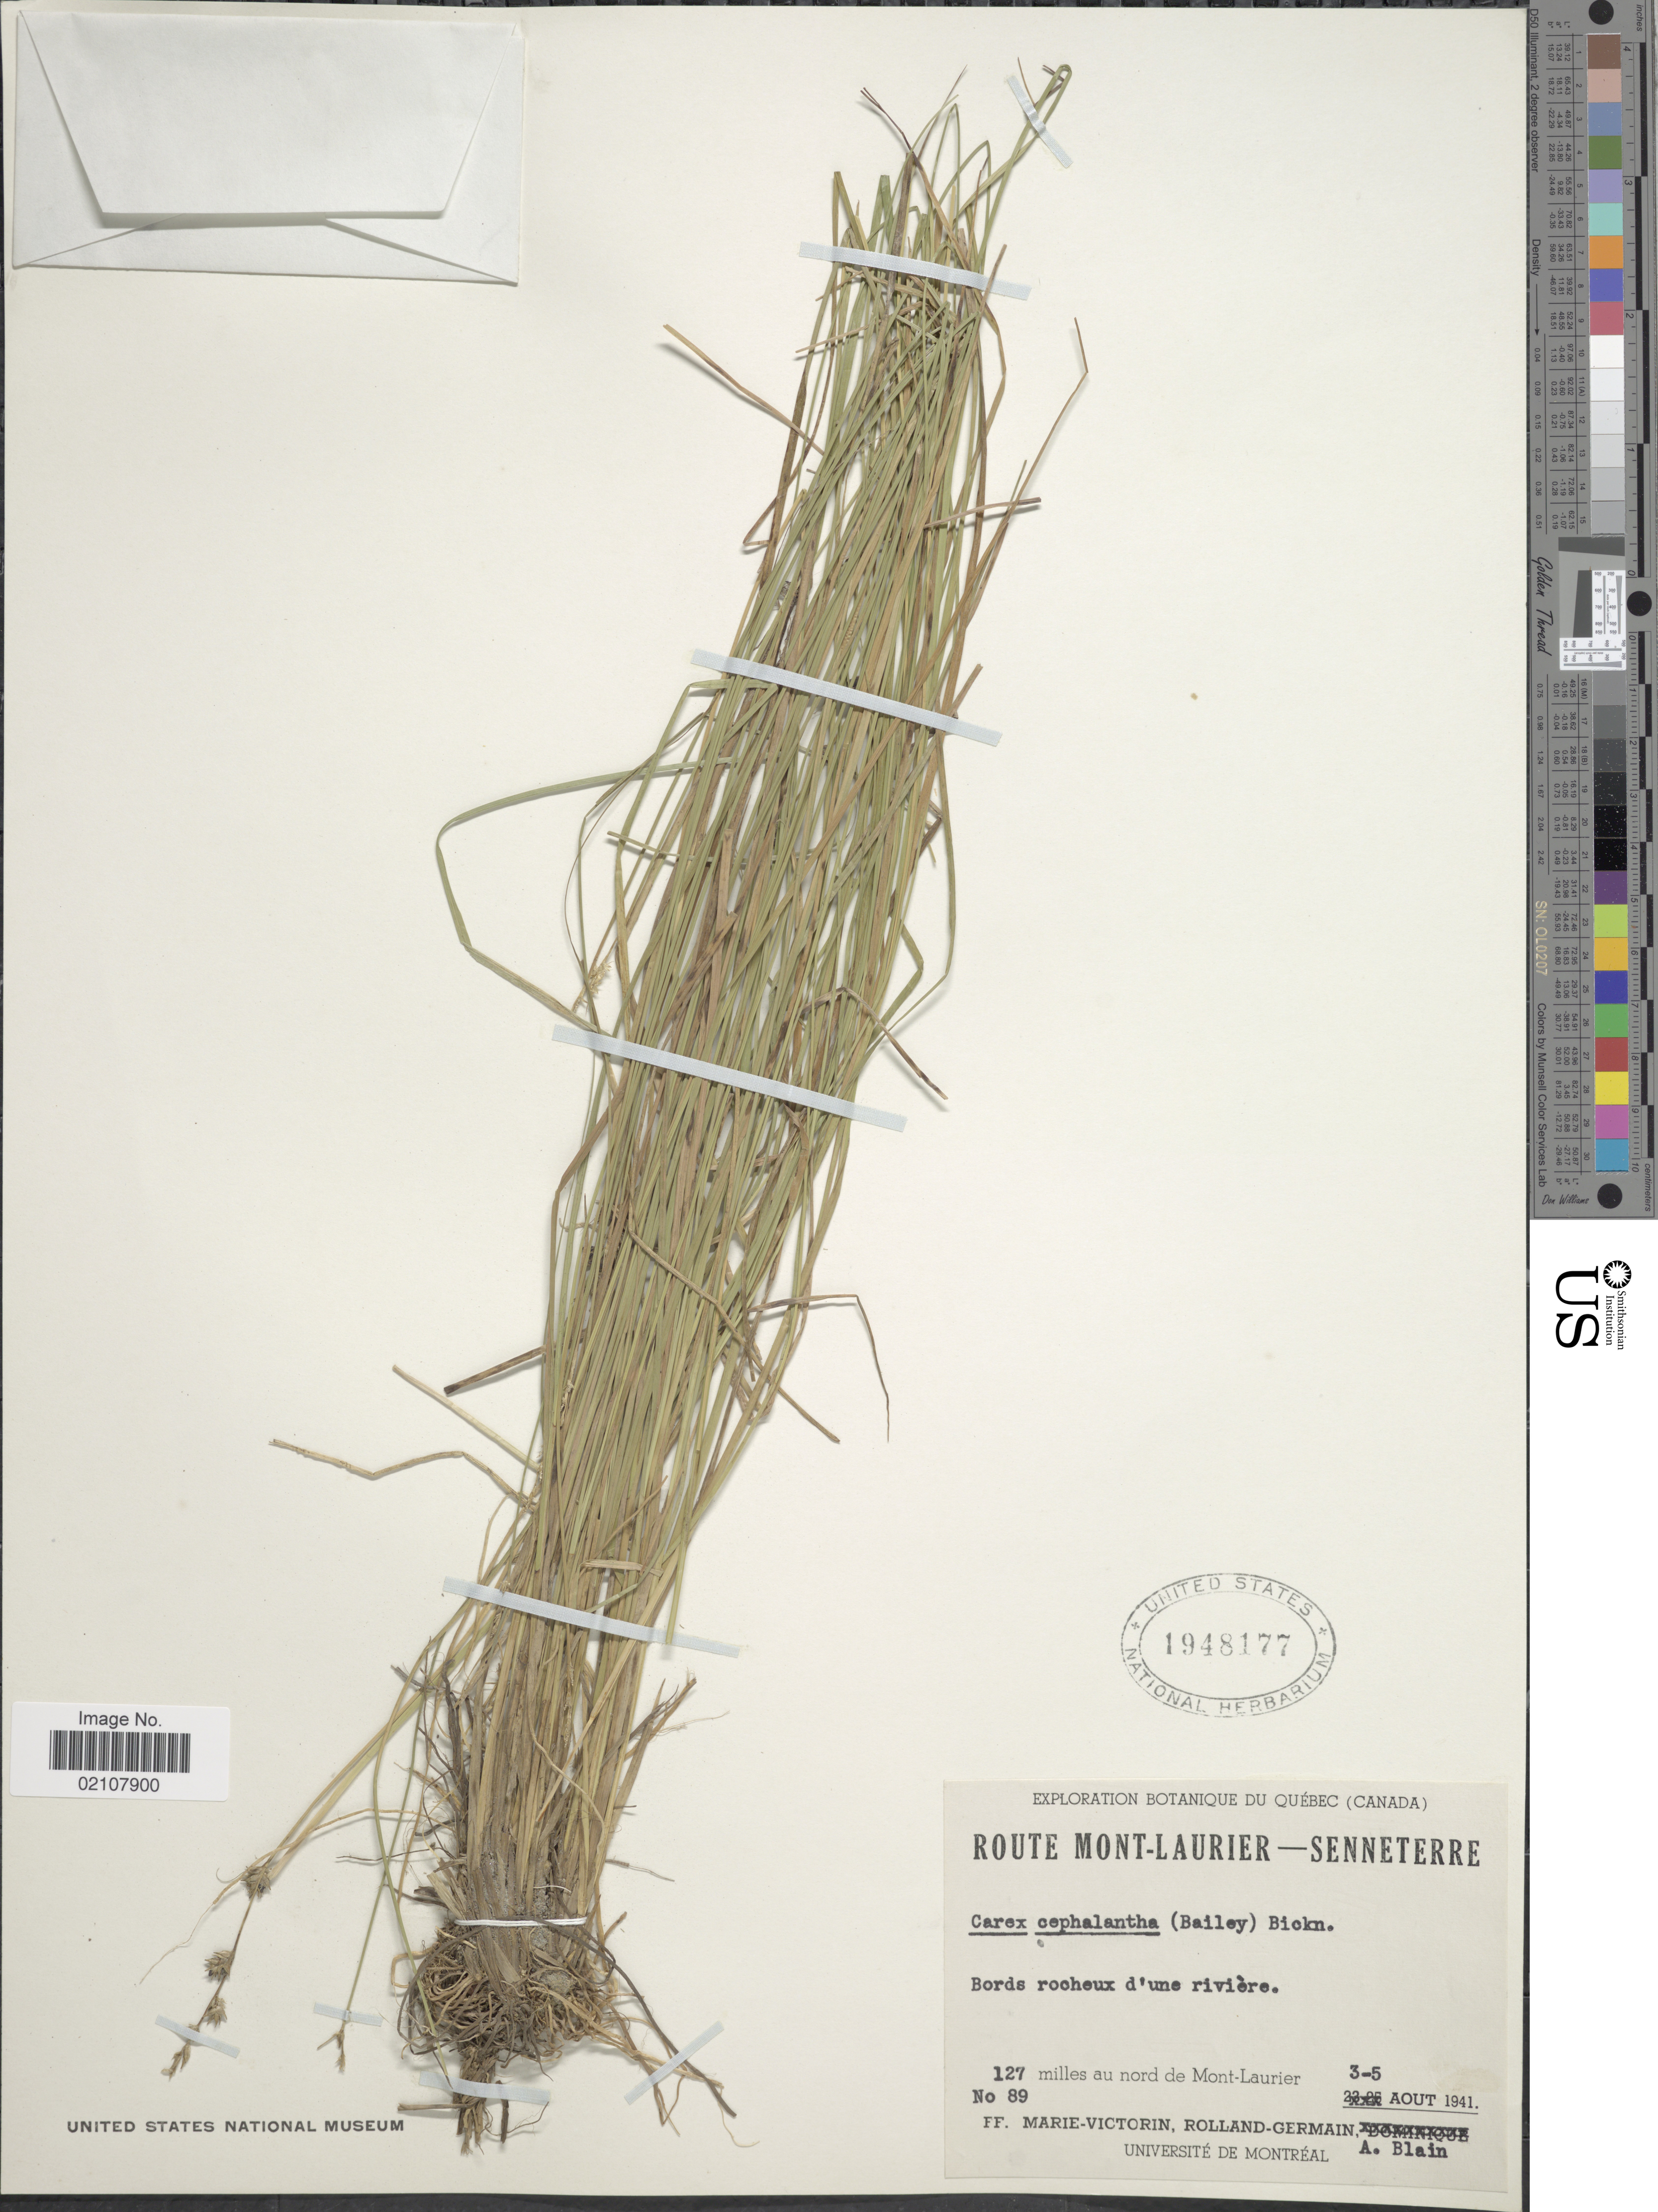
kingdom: Plantae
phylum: Tracheophyta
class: Liliopsida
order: Poales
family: Cyperaceae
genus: Carex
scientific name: Carex echinata subsp. echinata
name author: Murray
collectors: F. Marie-Victorin, Rolland-Germain & A. Blain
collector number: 89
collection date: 1941-08-03/1941-08-05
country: Canada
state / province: Quebec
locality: Route Mont-Laurier-Senneterre, Bords rocheux d'une rivière, 127 miles au nord de Mont-Laurier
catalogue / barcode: US 1948177